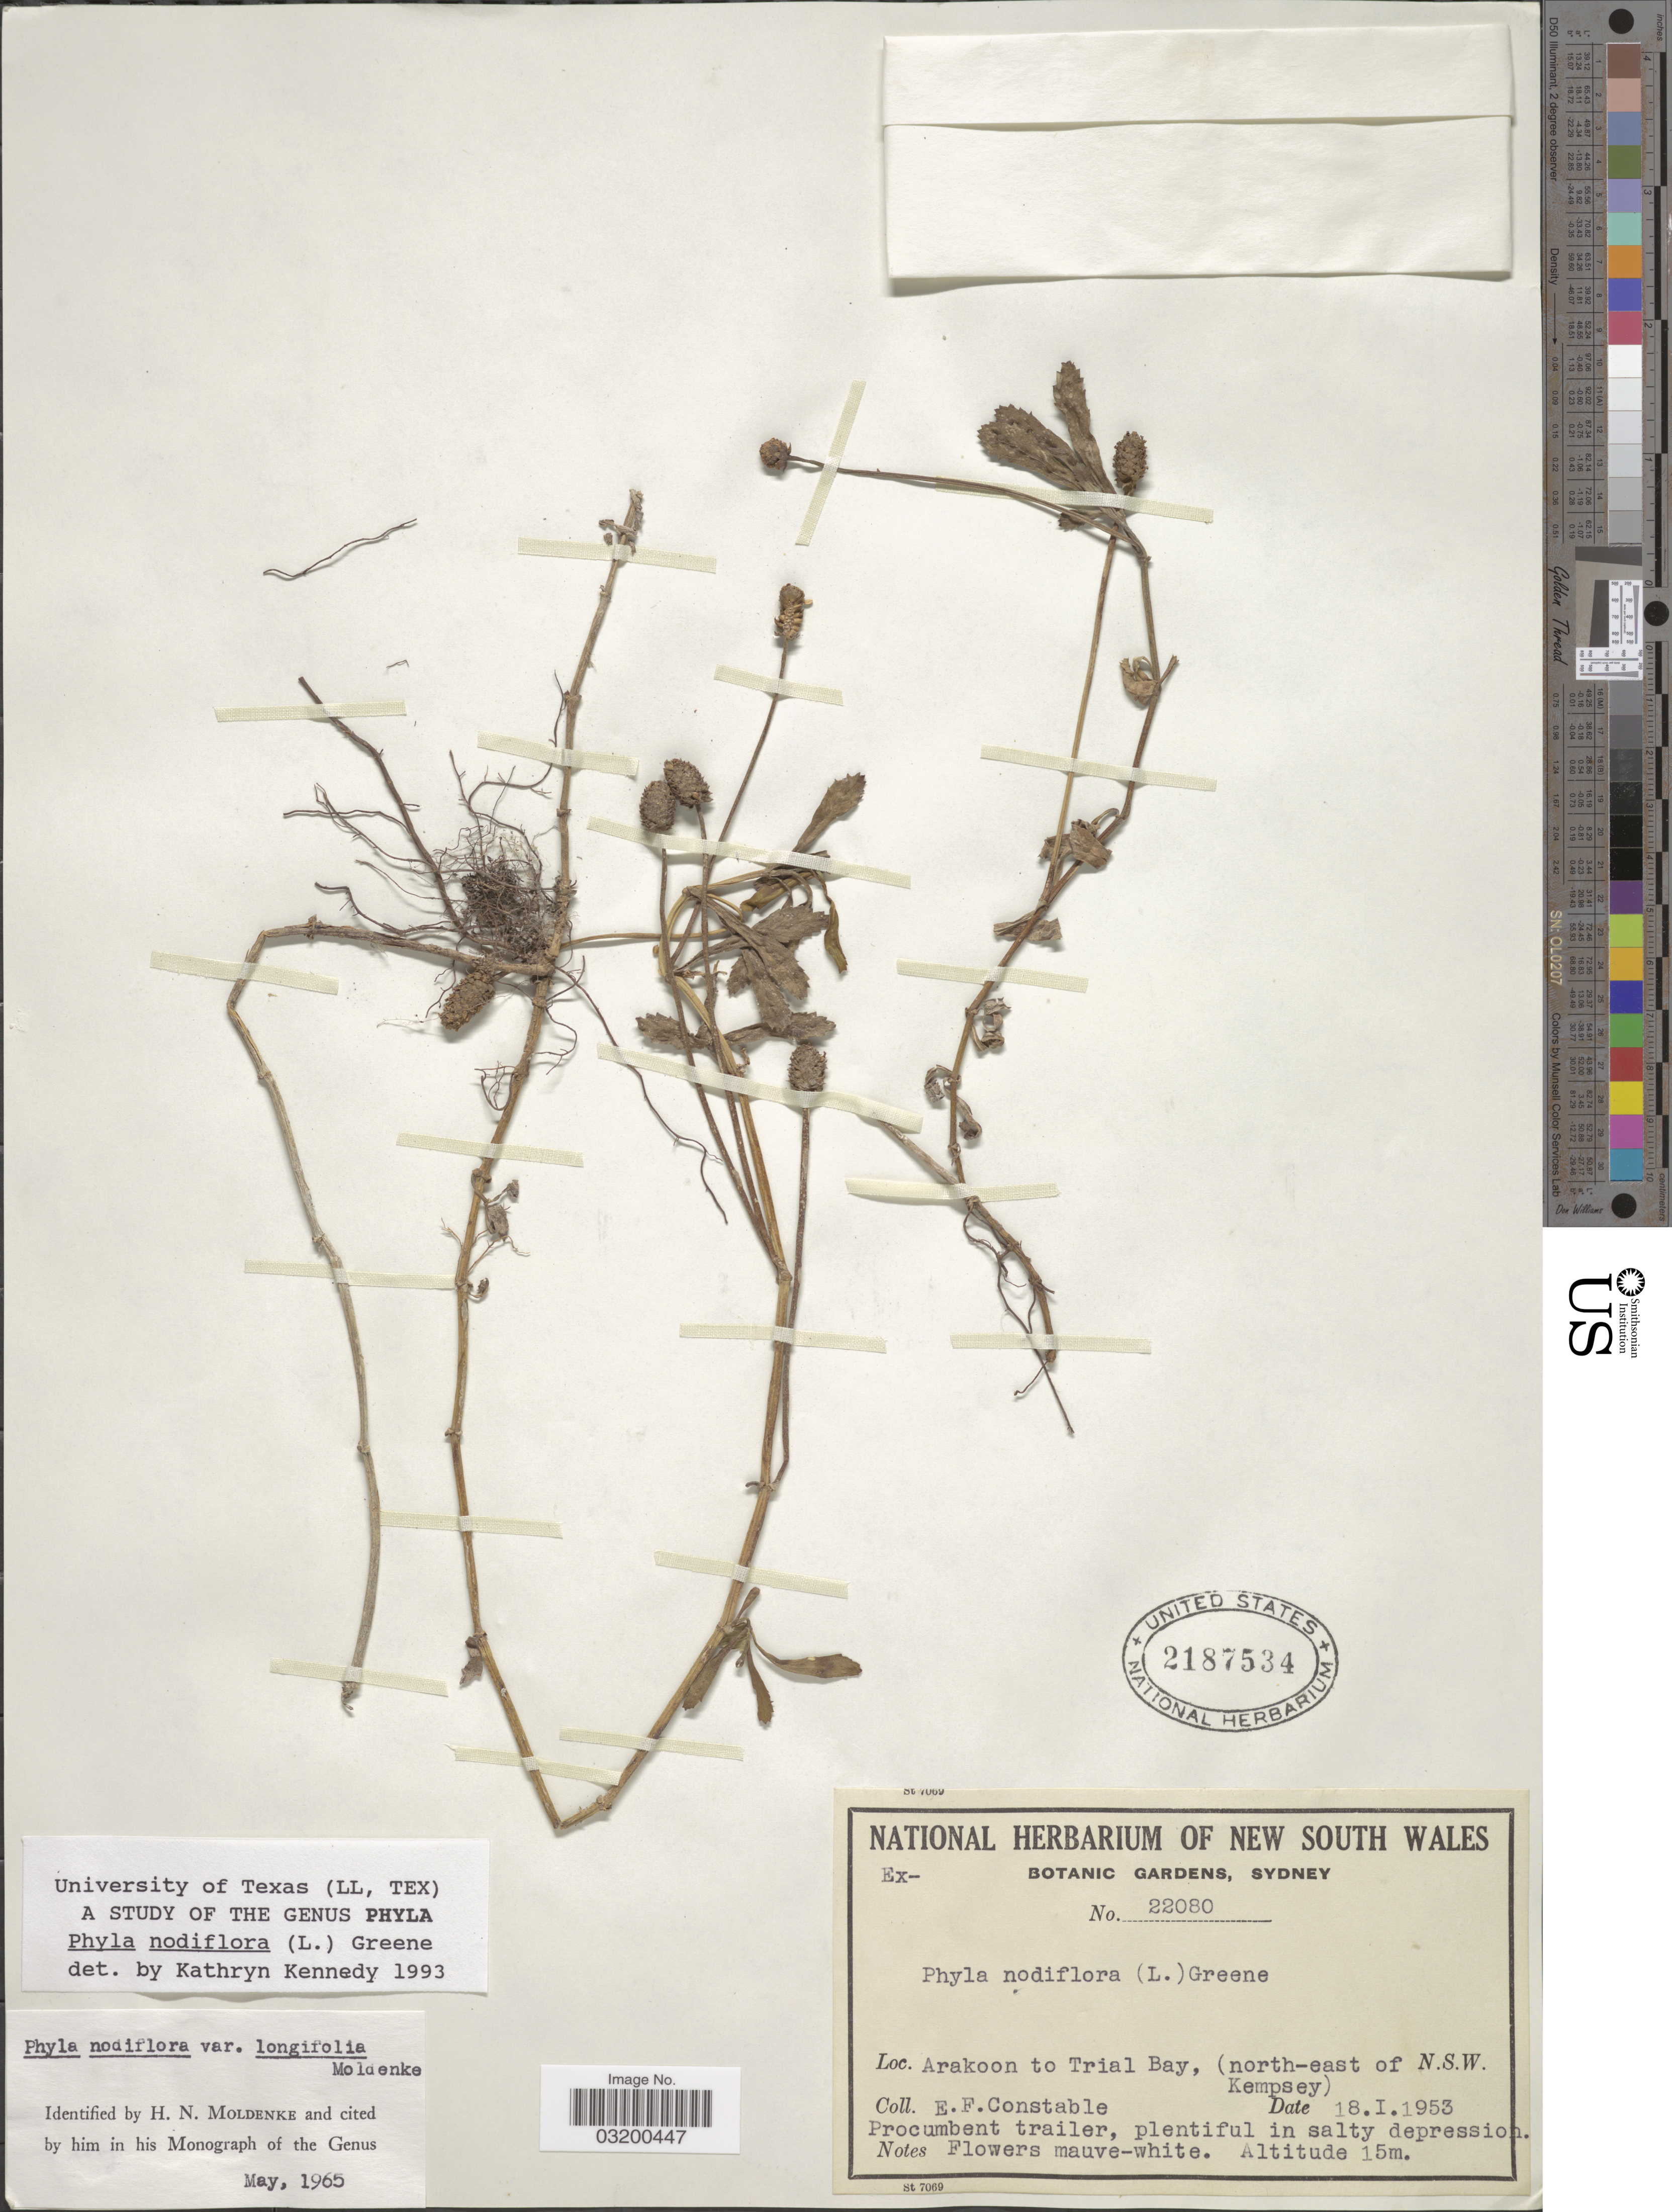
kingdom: Plantae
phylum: Tracheophyta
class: Magnoliopsida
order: Lamiales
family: Verbenaceae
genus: Phyla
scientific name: Phyla nodiflora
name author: (L.) Greene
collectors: E. F. Constable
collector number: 22080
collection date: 1953-01-18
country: Australia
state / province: New South Wales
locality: Arakoon to Trail Bay, (north-east of Kempsey) N.S.W.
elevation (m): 15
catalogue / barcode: US 2187534